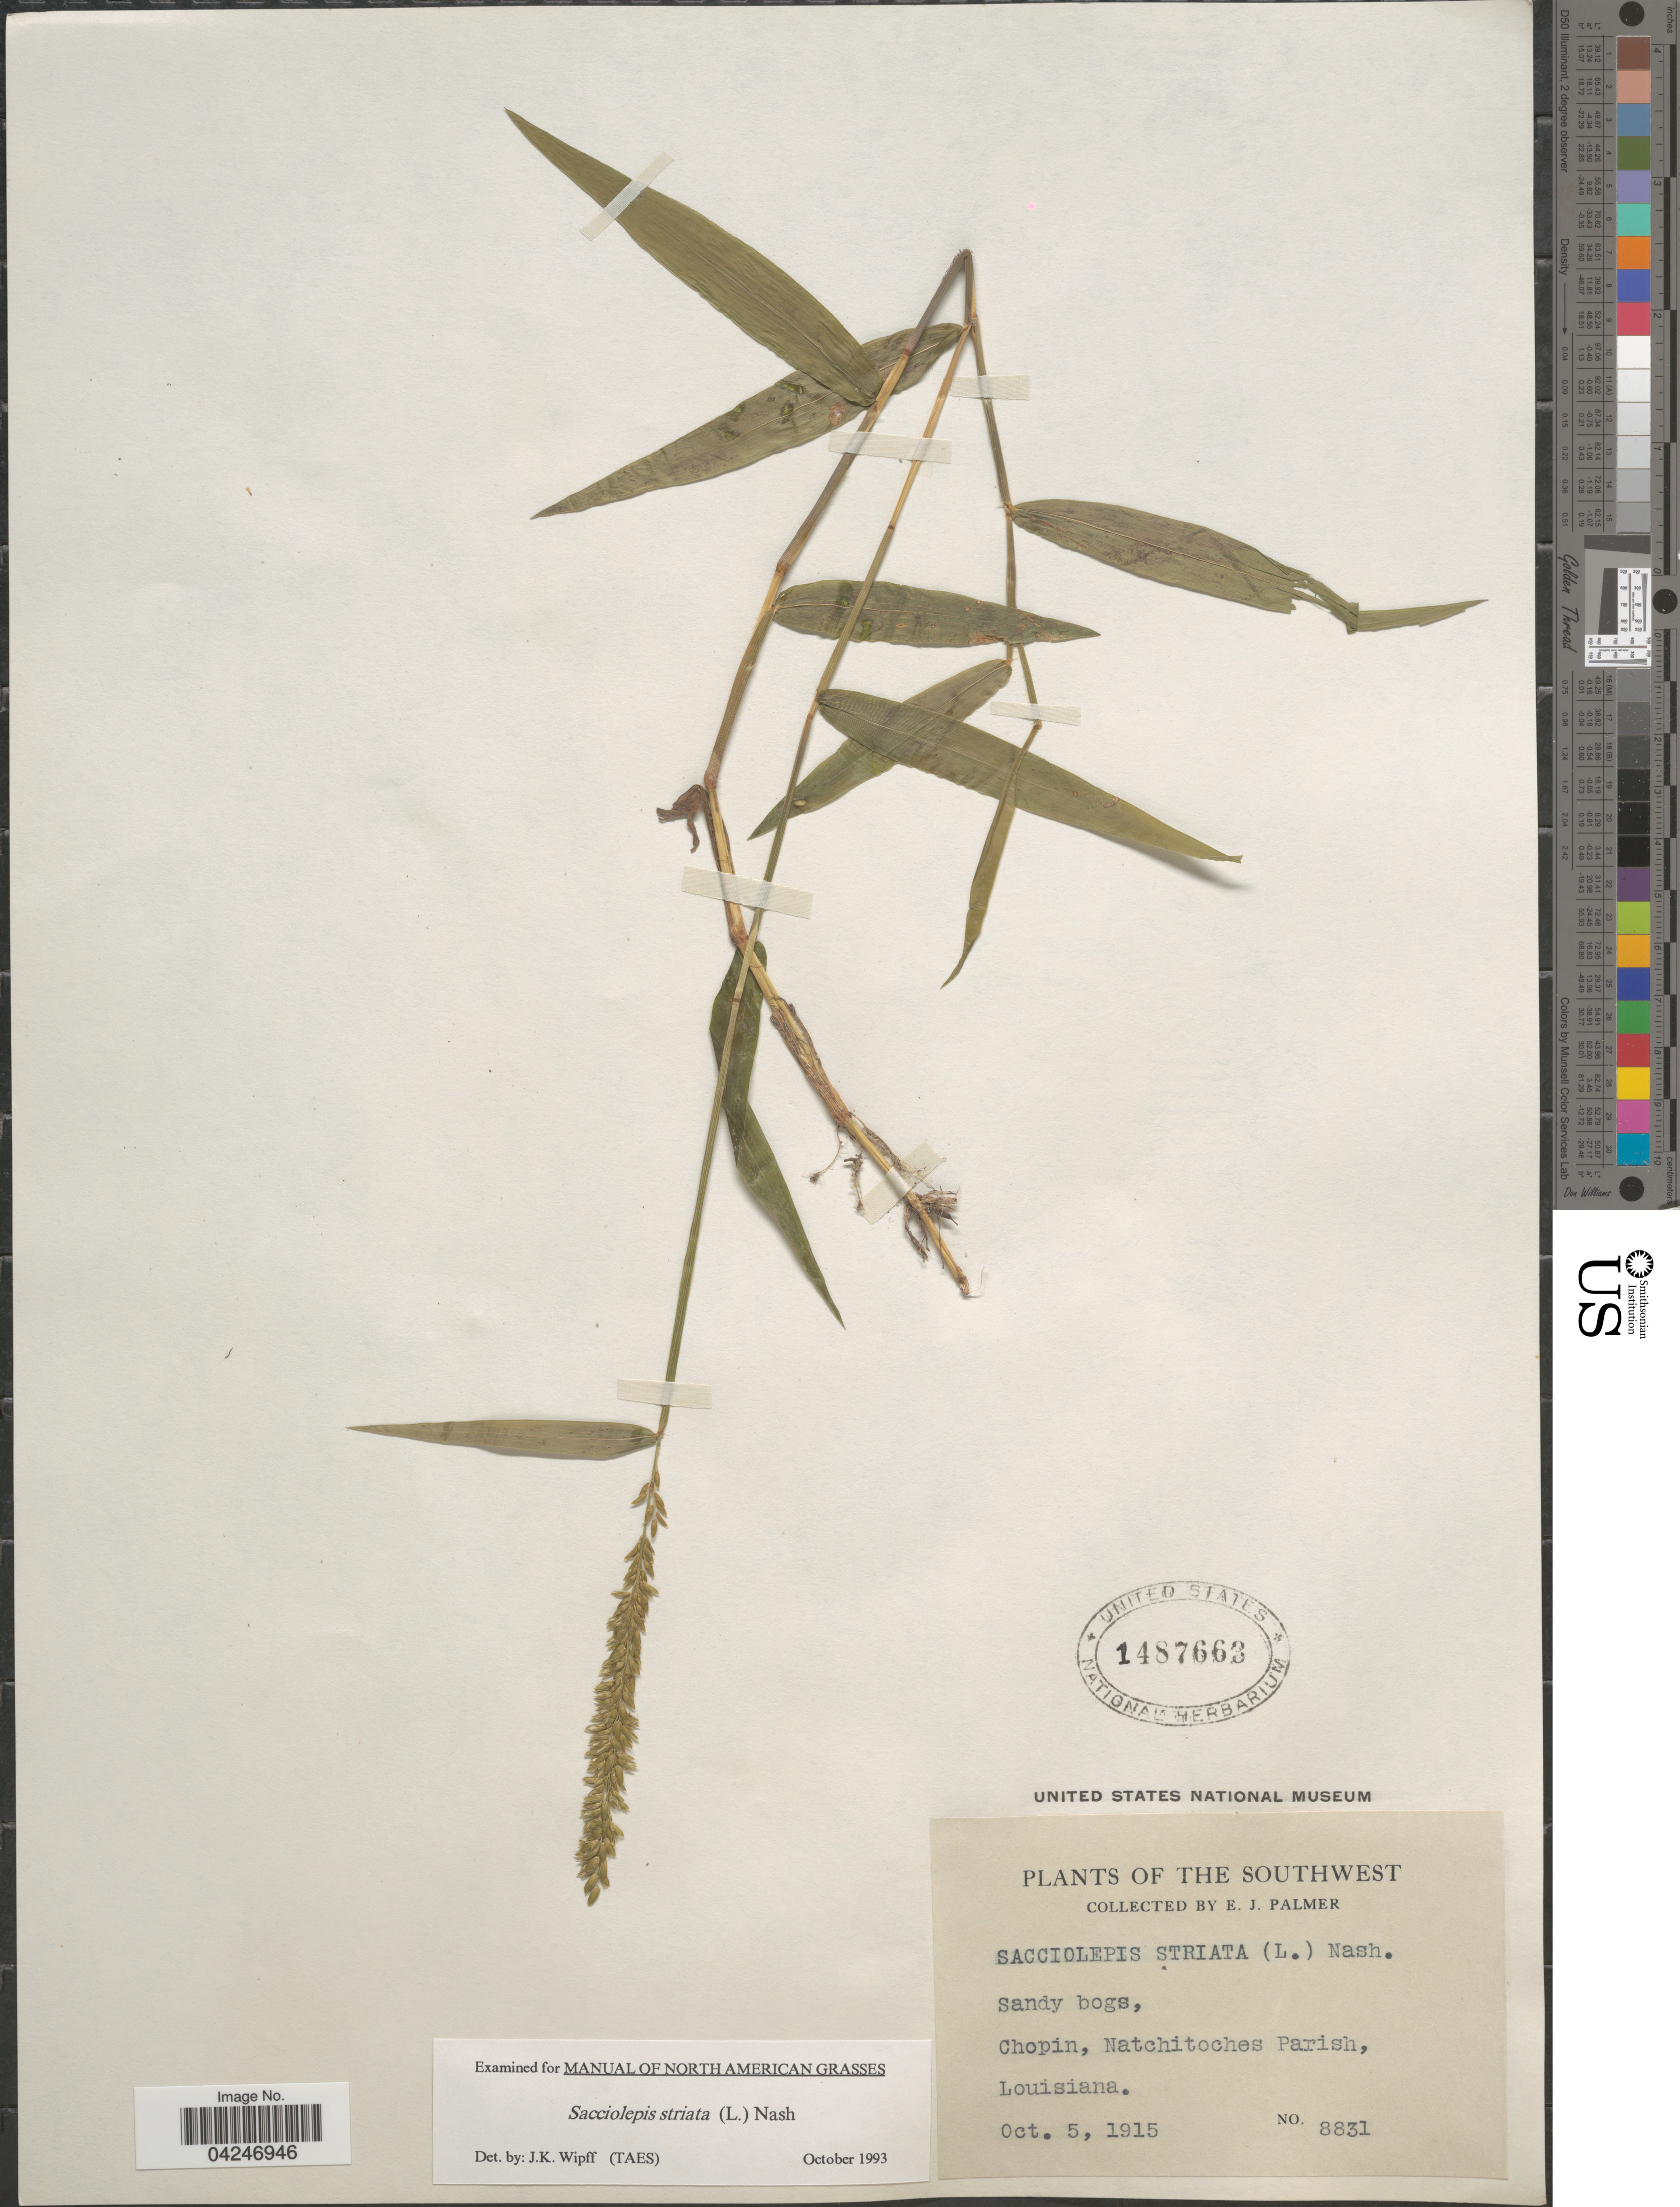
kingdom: Plantae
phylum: Tracheophyta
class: Liliopsida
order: Poales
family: Poaceae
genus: Sacciolepis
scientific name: Sacciolepis striata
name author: (L.) Nash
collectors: E. J. Palmer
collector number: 8831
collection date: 1915-10-05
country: United States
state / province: Louisiana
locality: The Southwest. Chopin, Natchitoches Parish.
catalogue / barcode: US 1487663